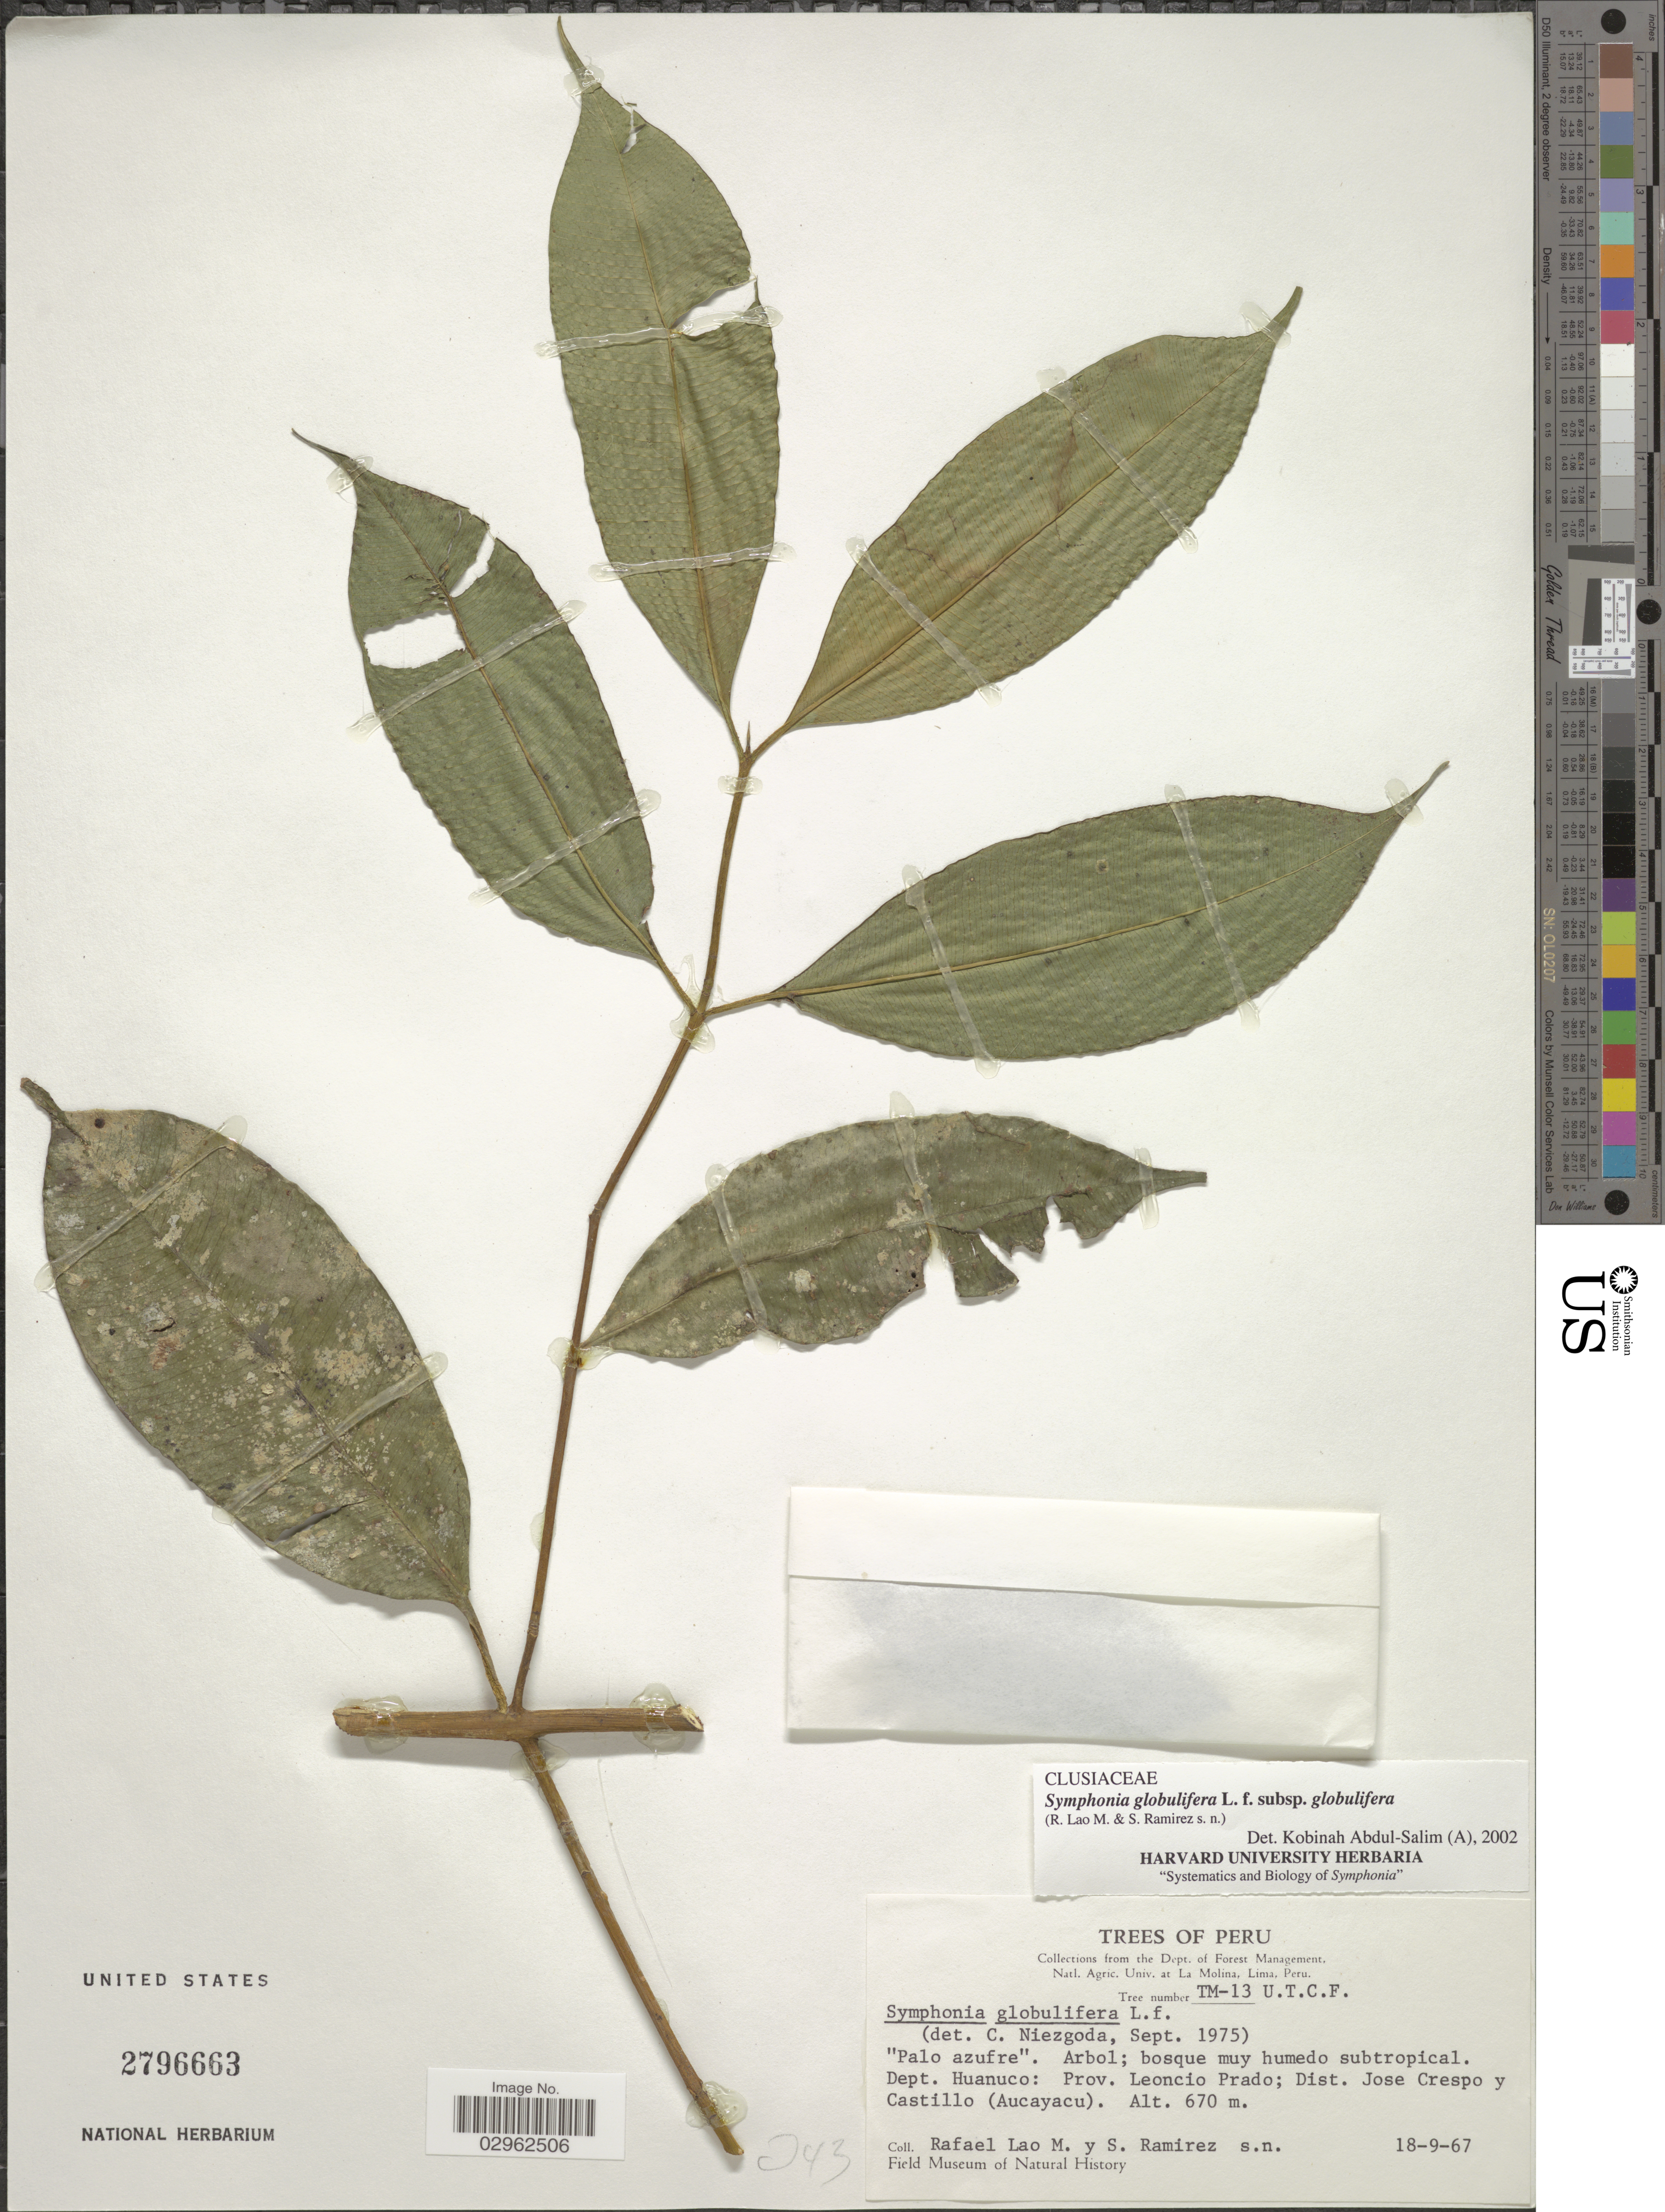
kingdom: Plantae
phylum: Tracheophyta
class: Magnoliopsida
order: Malpighiales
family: Clusiaceae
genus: Symphonia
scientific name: Symphonia globulifera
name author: L. f.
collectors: R. Lao M. & S. Ramírez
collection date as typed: Transcribed d/m/y: 18/9/67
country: Peru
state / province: Huánuco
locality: Dept. Huanuco: Prov. Leoncio Prado; Dist. Jose Crespo y Castillo (Aucayacu).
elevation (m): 670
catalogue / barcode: US 2796663